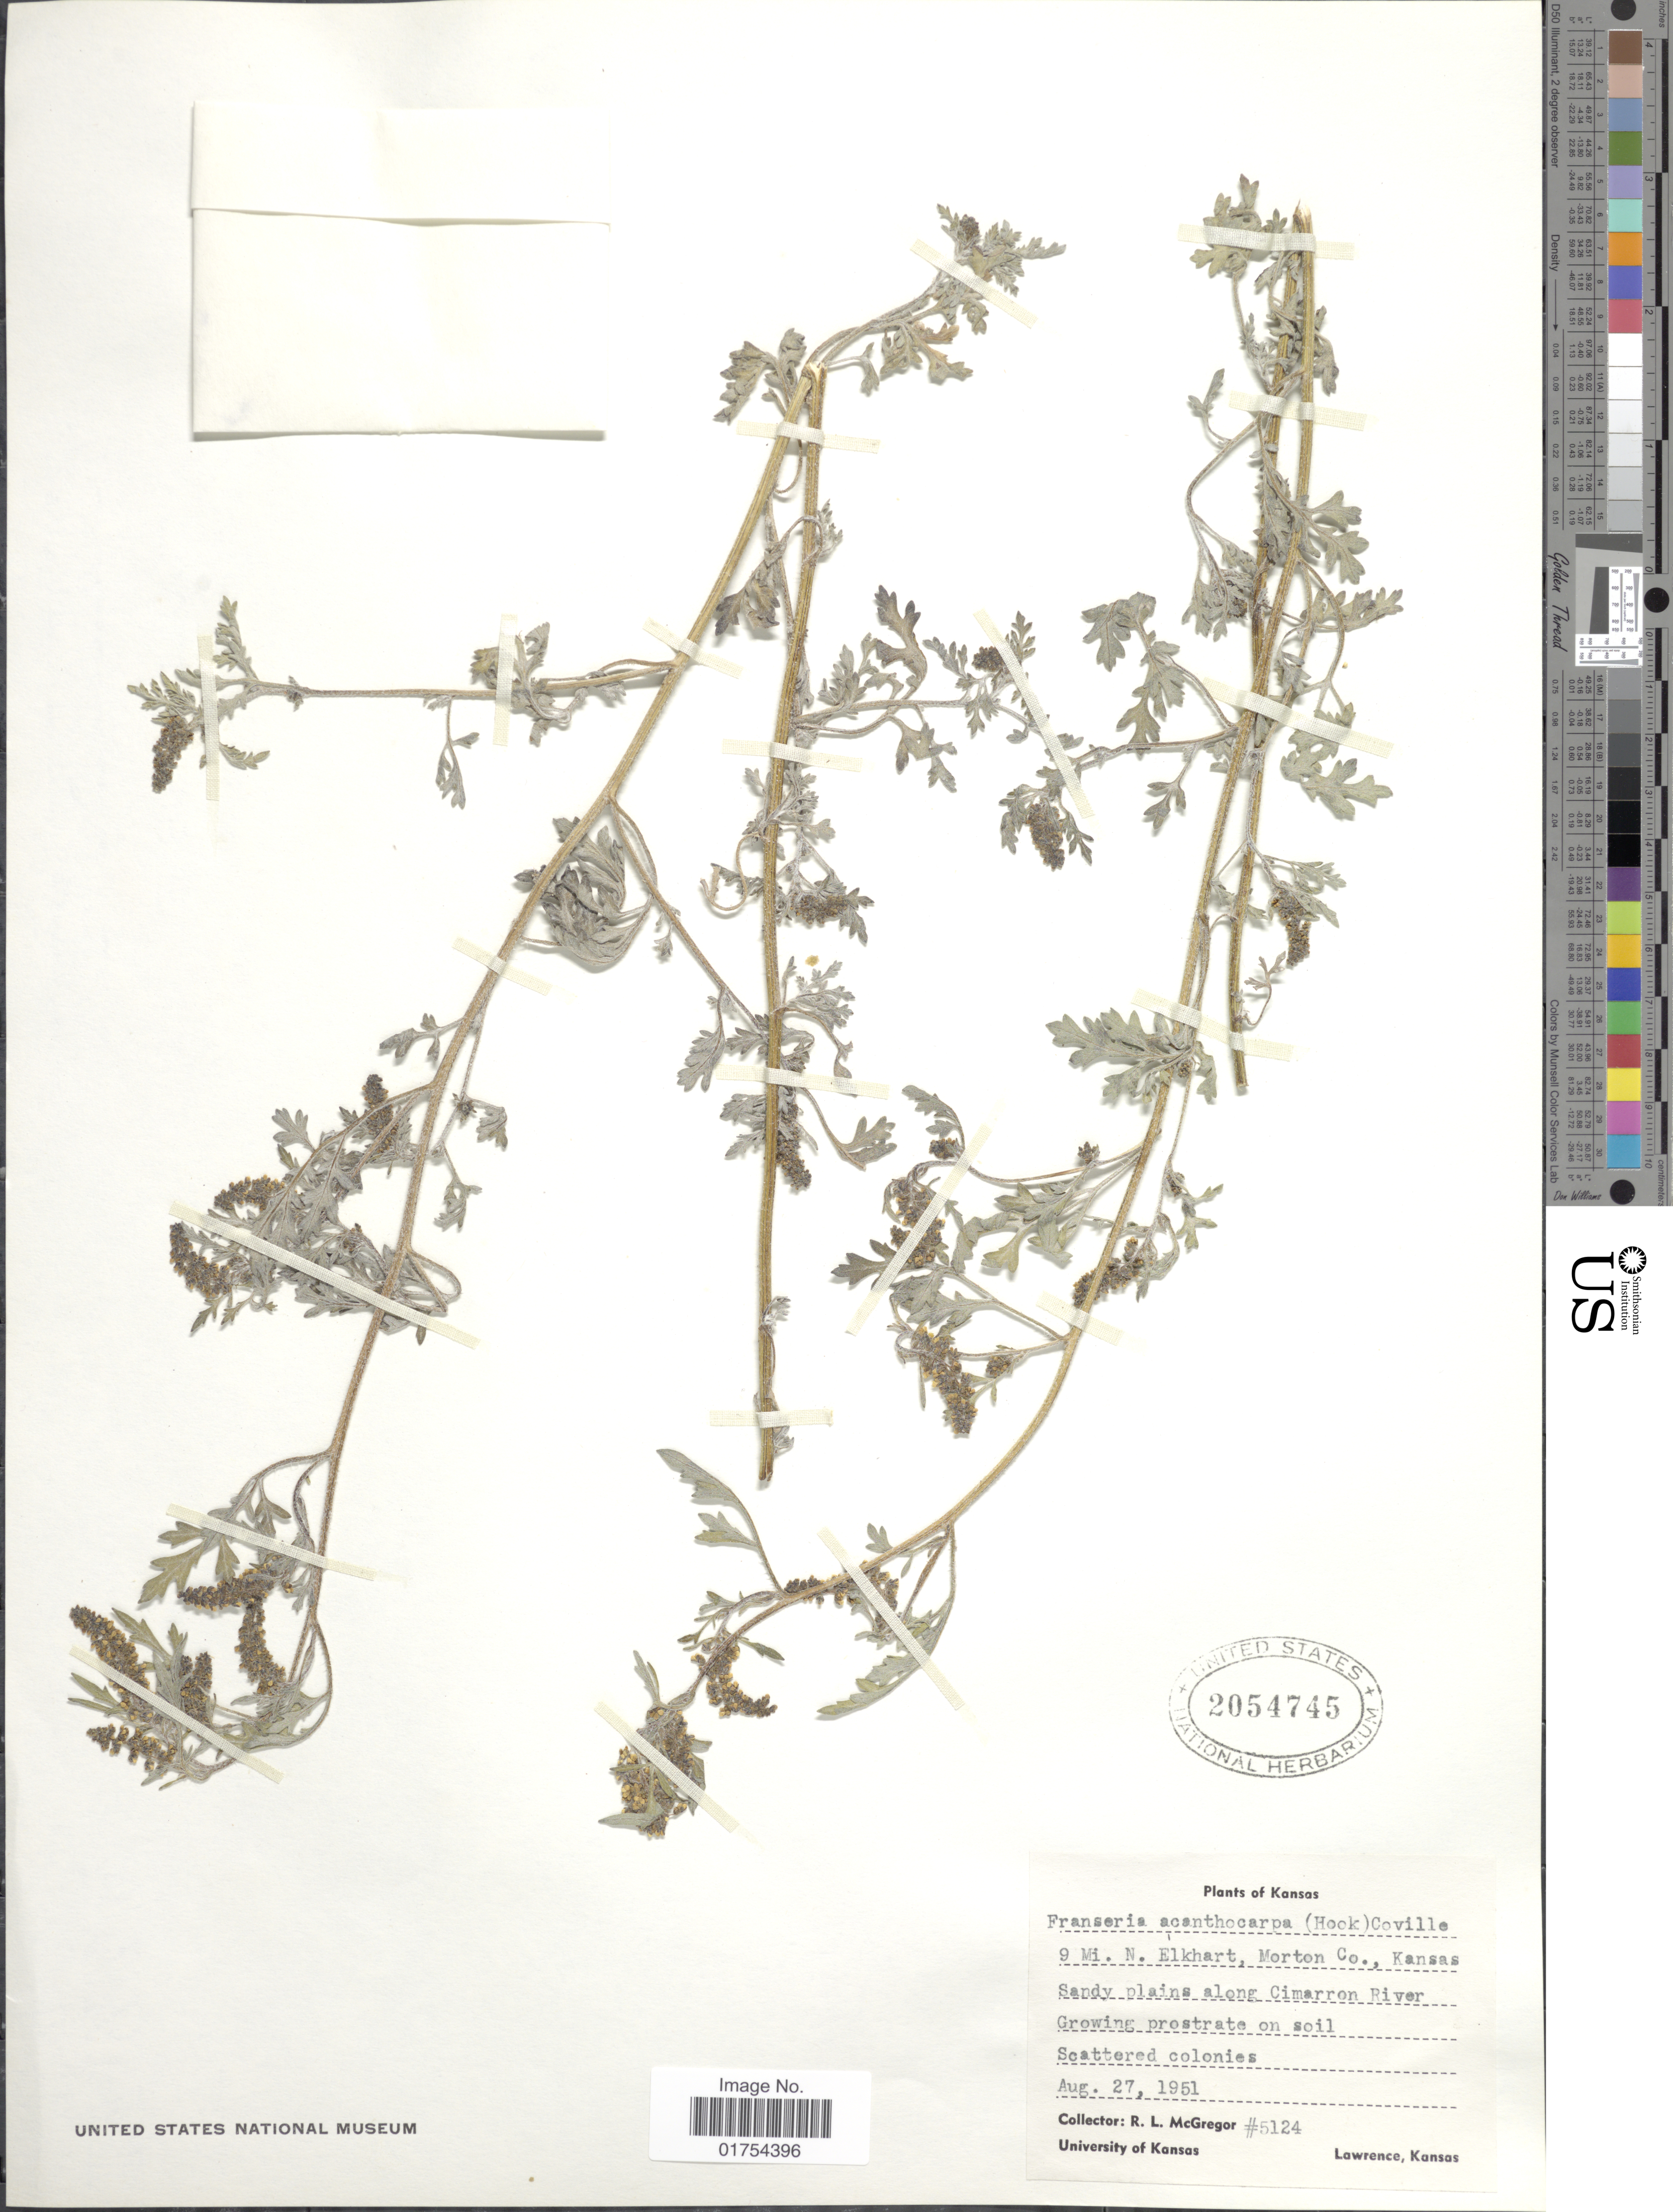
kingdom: Plantae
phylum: Tracheophyta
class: Magnoliopsida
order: Asterales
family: Asteraceae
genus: Franseria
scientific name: Franseria acanthicarpa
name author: Coville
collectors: R. McGregor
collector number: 5124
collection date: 1951-08-27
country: United States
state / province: Kansas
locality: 9 Mi. N. Elkhart, Morton Co., Kansas, sandy plains along Cimarron River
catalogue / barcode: US 2054745